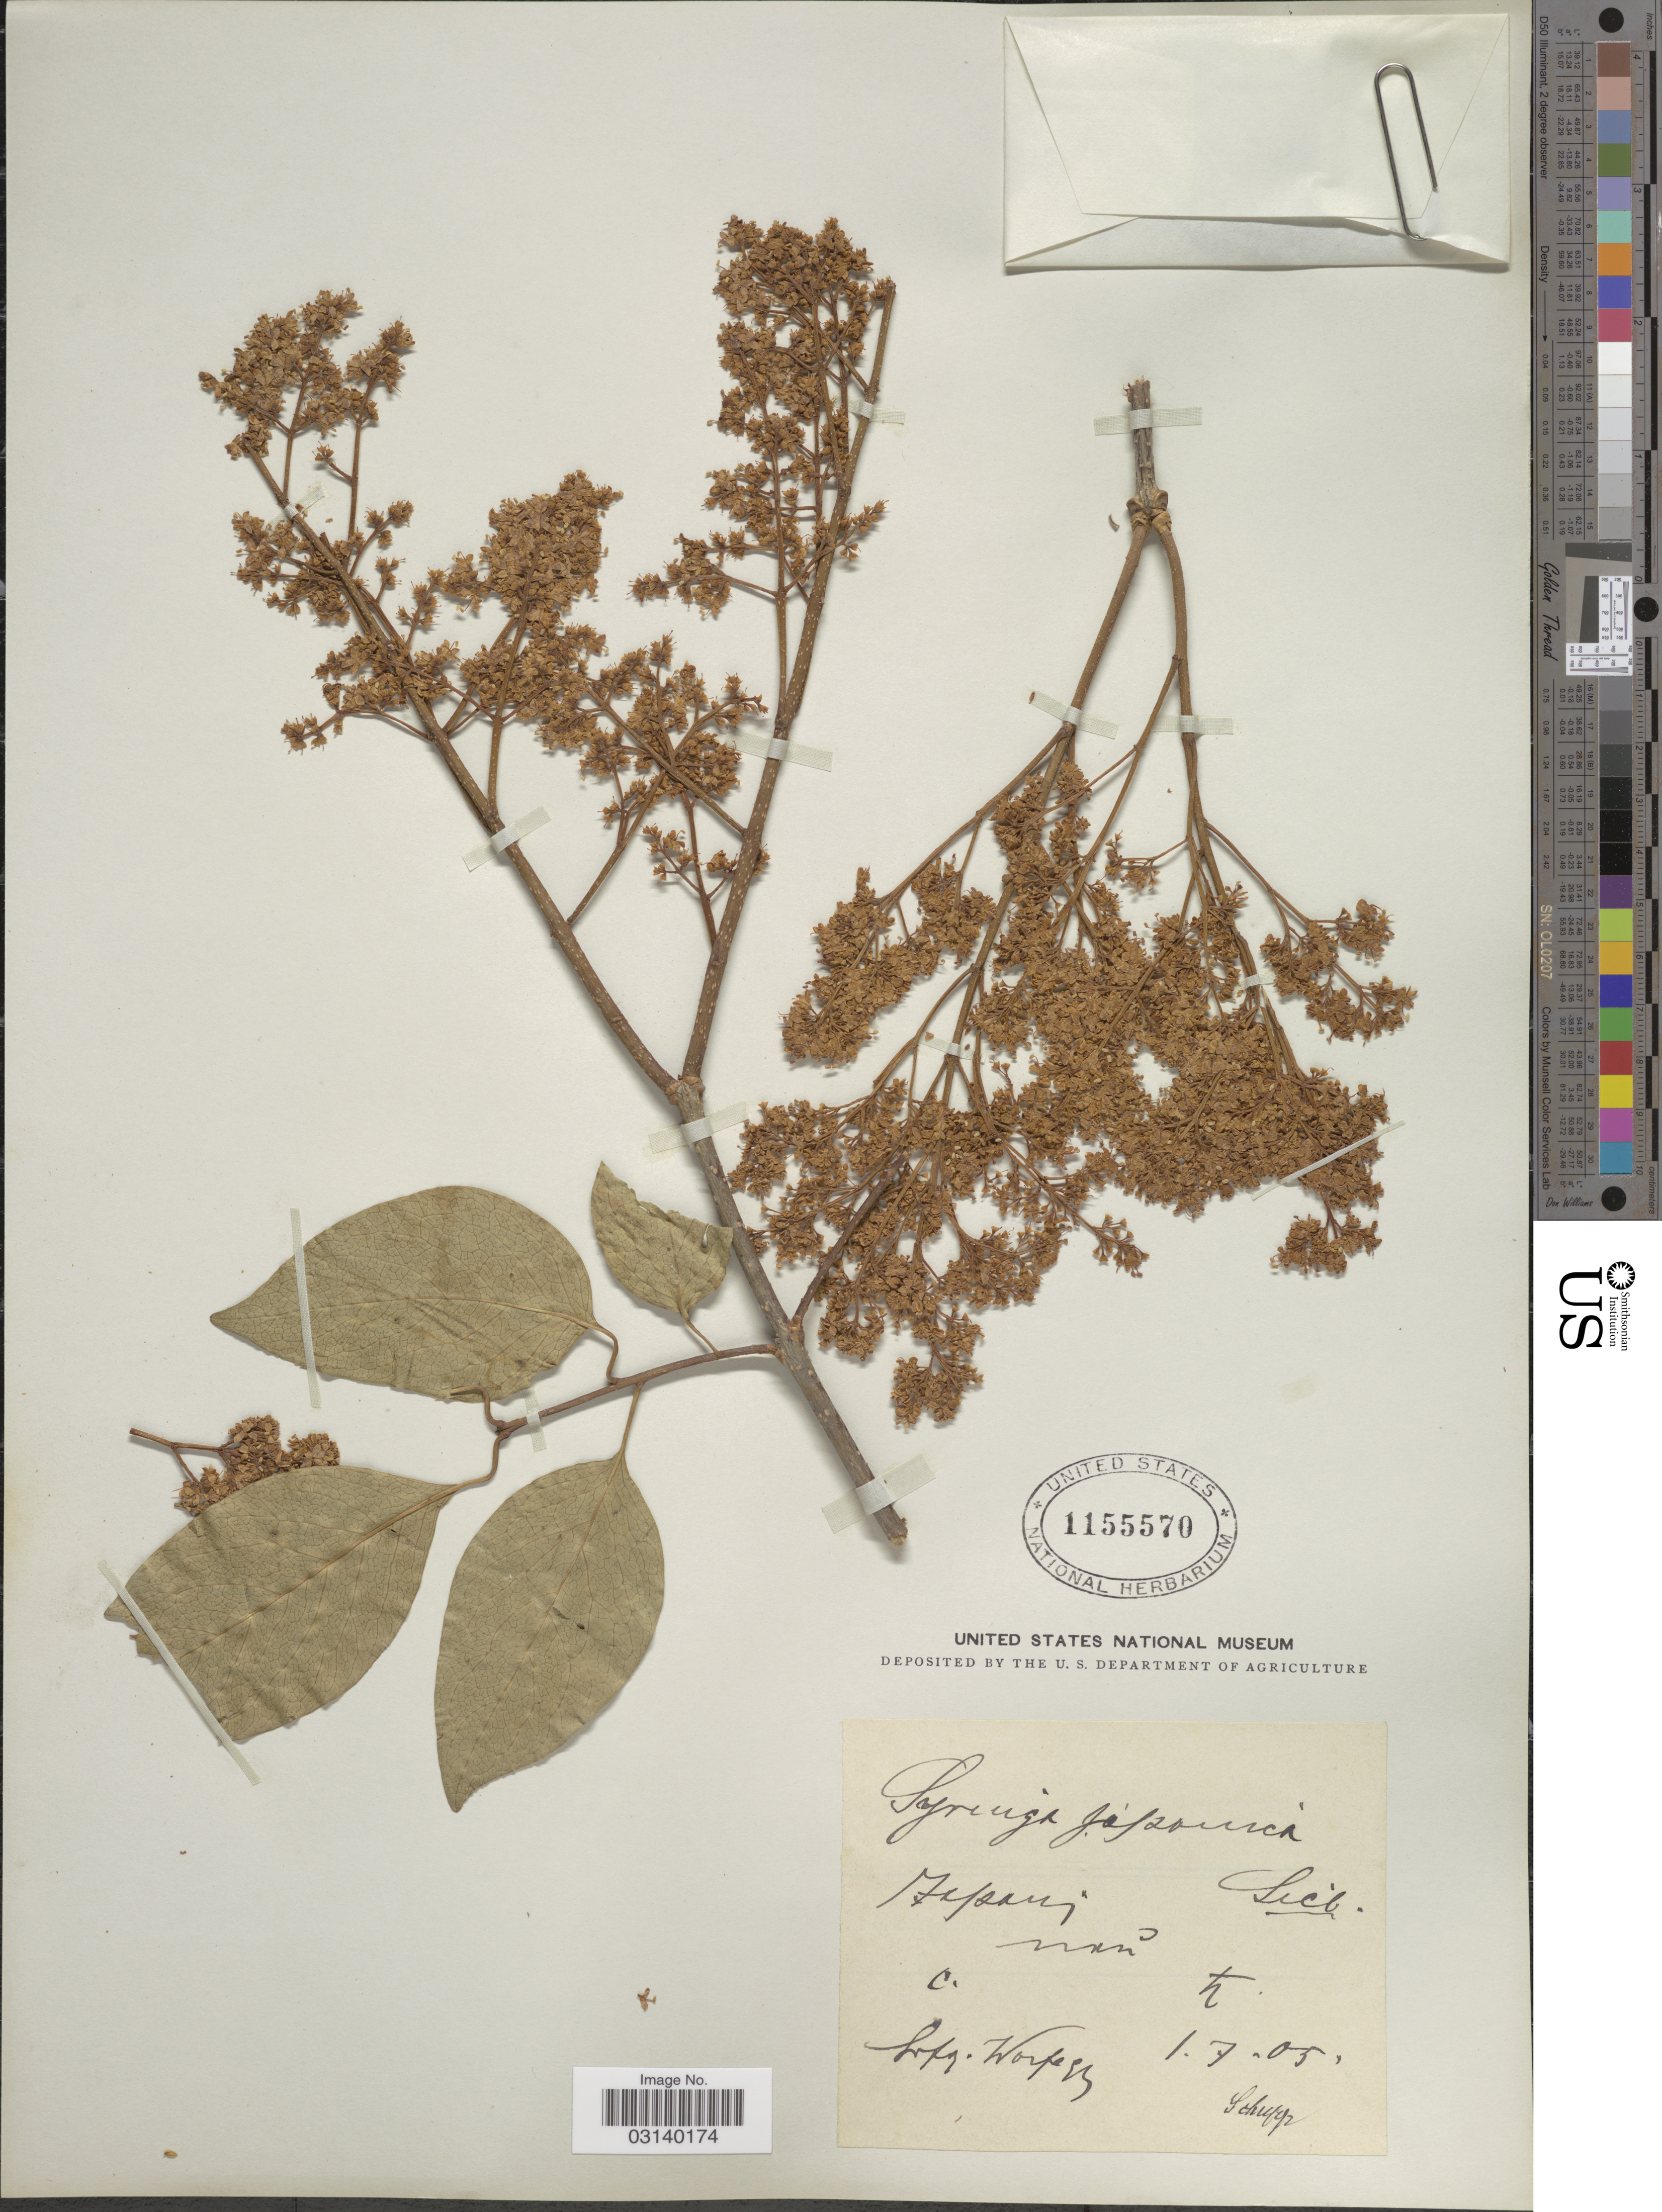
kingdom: Plantae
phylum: Tracheophyta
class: Magnoliopsida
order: Lamiales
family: Oleaceae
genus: Syringa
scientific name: Syringa japonica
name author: (Maxim.) Decne.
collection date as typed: Transcribed d/m/y: 1/7/5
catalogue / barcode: US 1155570